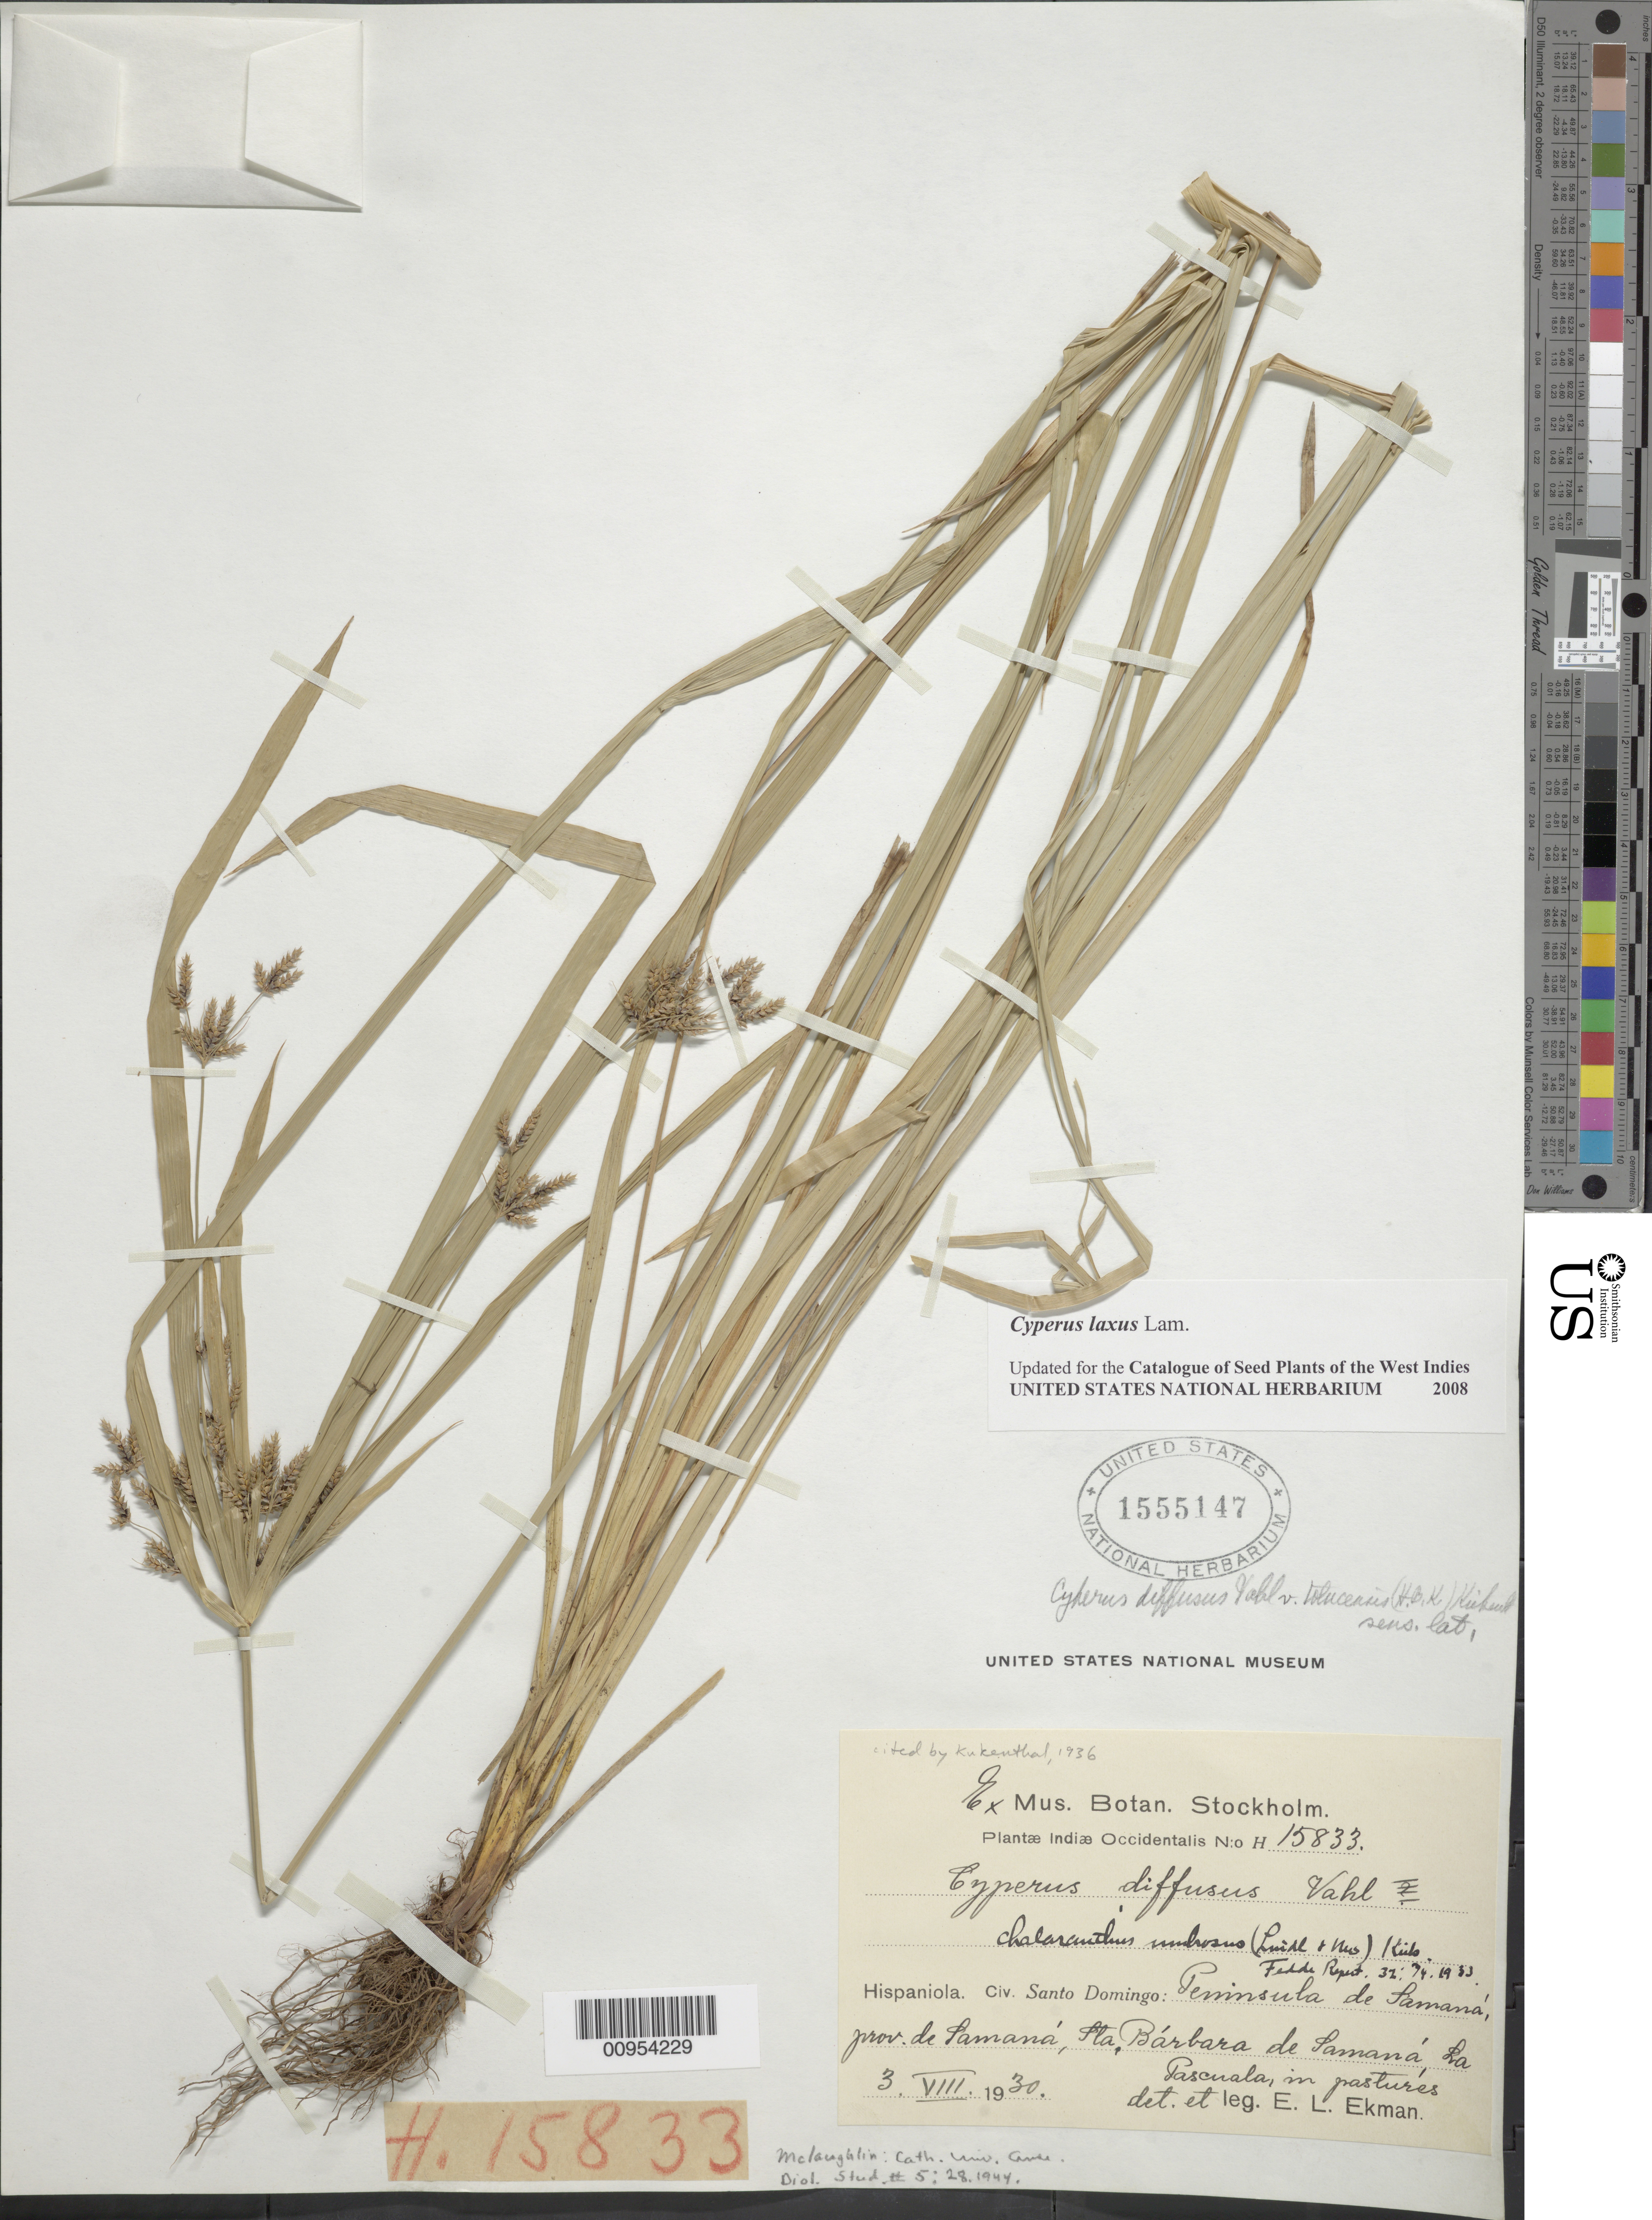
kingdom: Plantae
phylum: Tracheophyta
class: Liliopsida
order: Poales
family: Cyperaceae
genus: Cyperus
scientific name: Cyperus laxus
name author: Lam.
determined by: Strong, M. T., (US), Smithsonian Institution - National Museum of Natural History (UNITED STATES)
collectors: E. L. Ekman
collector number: H 15833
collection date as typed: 03 Aug 1930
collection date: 1930-08-03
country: Dominican Republic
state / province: Samaná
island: Hispaniola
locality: Peninsula de Samaná, Santa Bárbara de Samaná, La Pascuala, in pastures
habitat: In pastures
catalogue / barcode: US 1555147